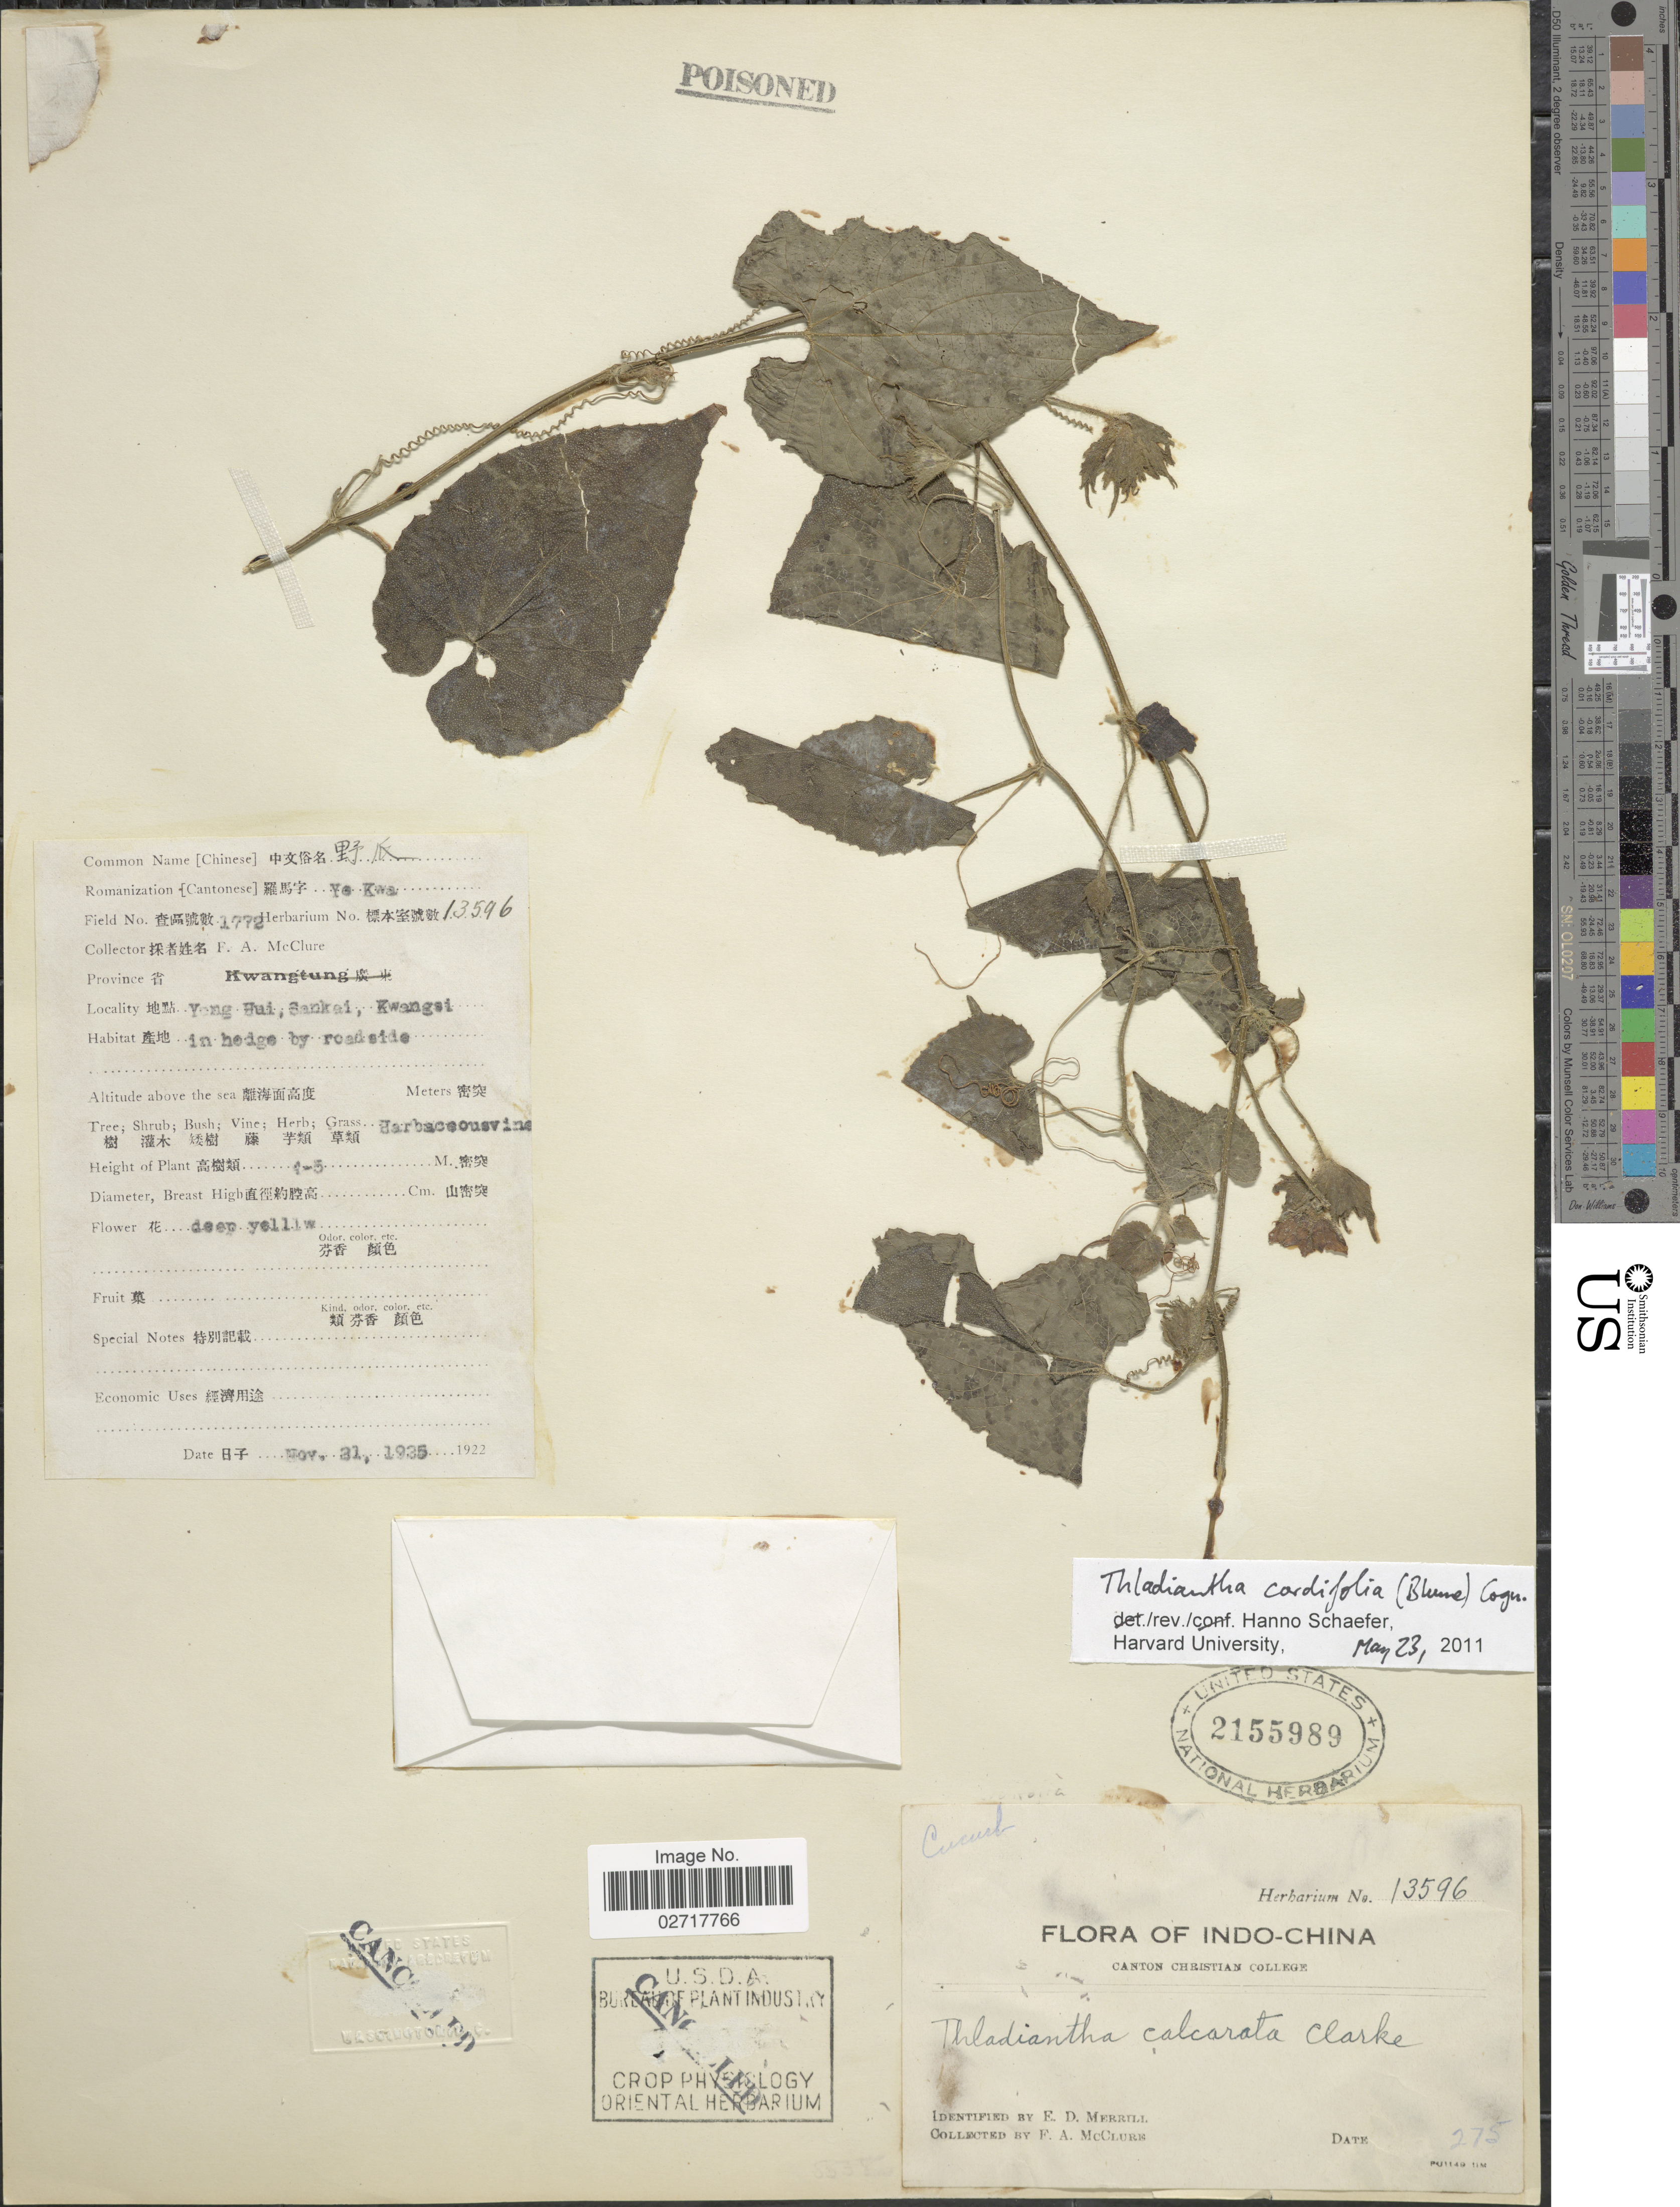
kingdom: Plantae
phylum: Tracheophyta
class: Magnoliopsida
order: Cucurbitales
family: Cucurbitaceae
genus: Thladiantha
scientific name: Thladiantha cordifolia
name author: (Blume) Cogn.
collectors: F. A. McClure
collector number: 1772/19596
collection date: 1935-11-21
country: China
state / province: Guangxi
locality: Yeng Hui, Sankai, Kwangsi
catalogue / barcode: US 2155989